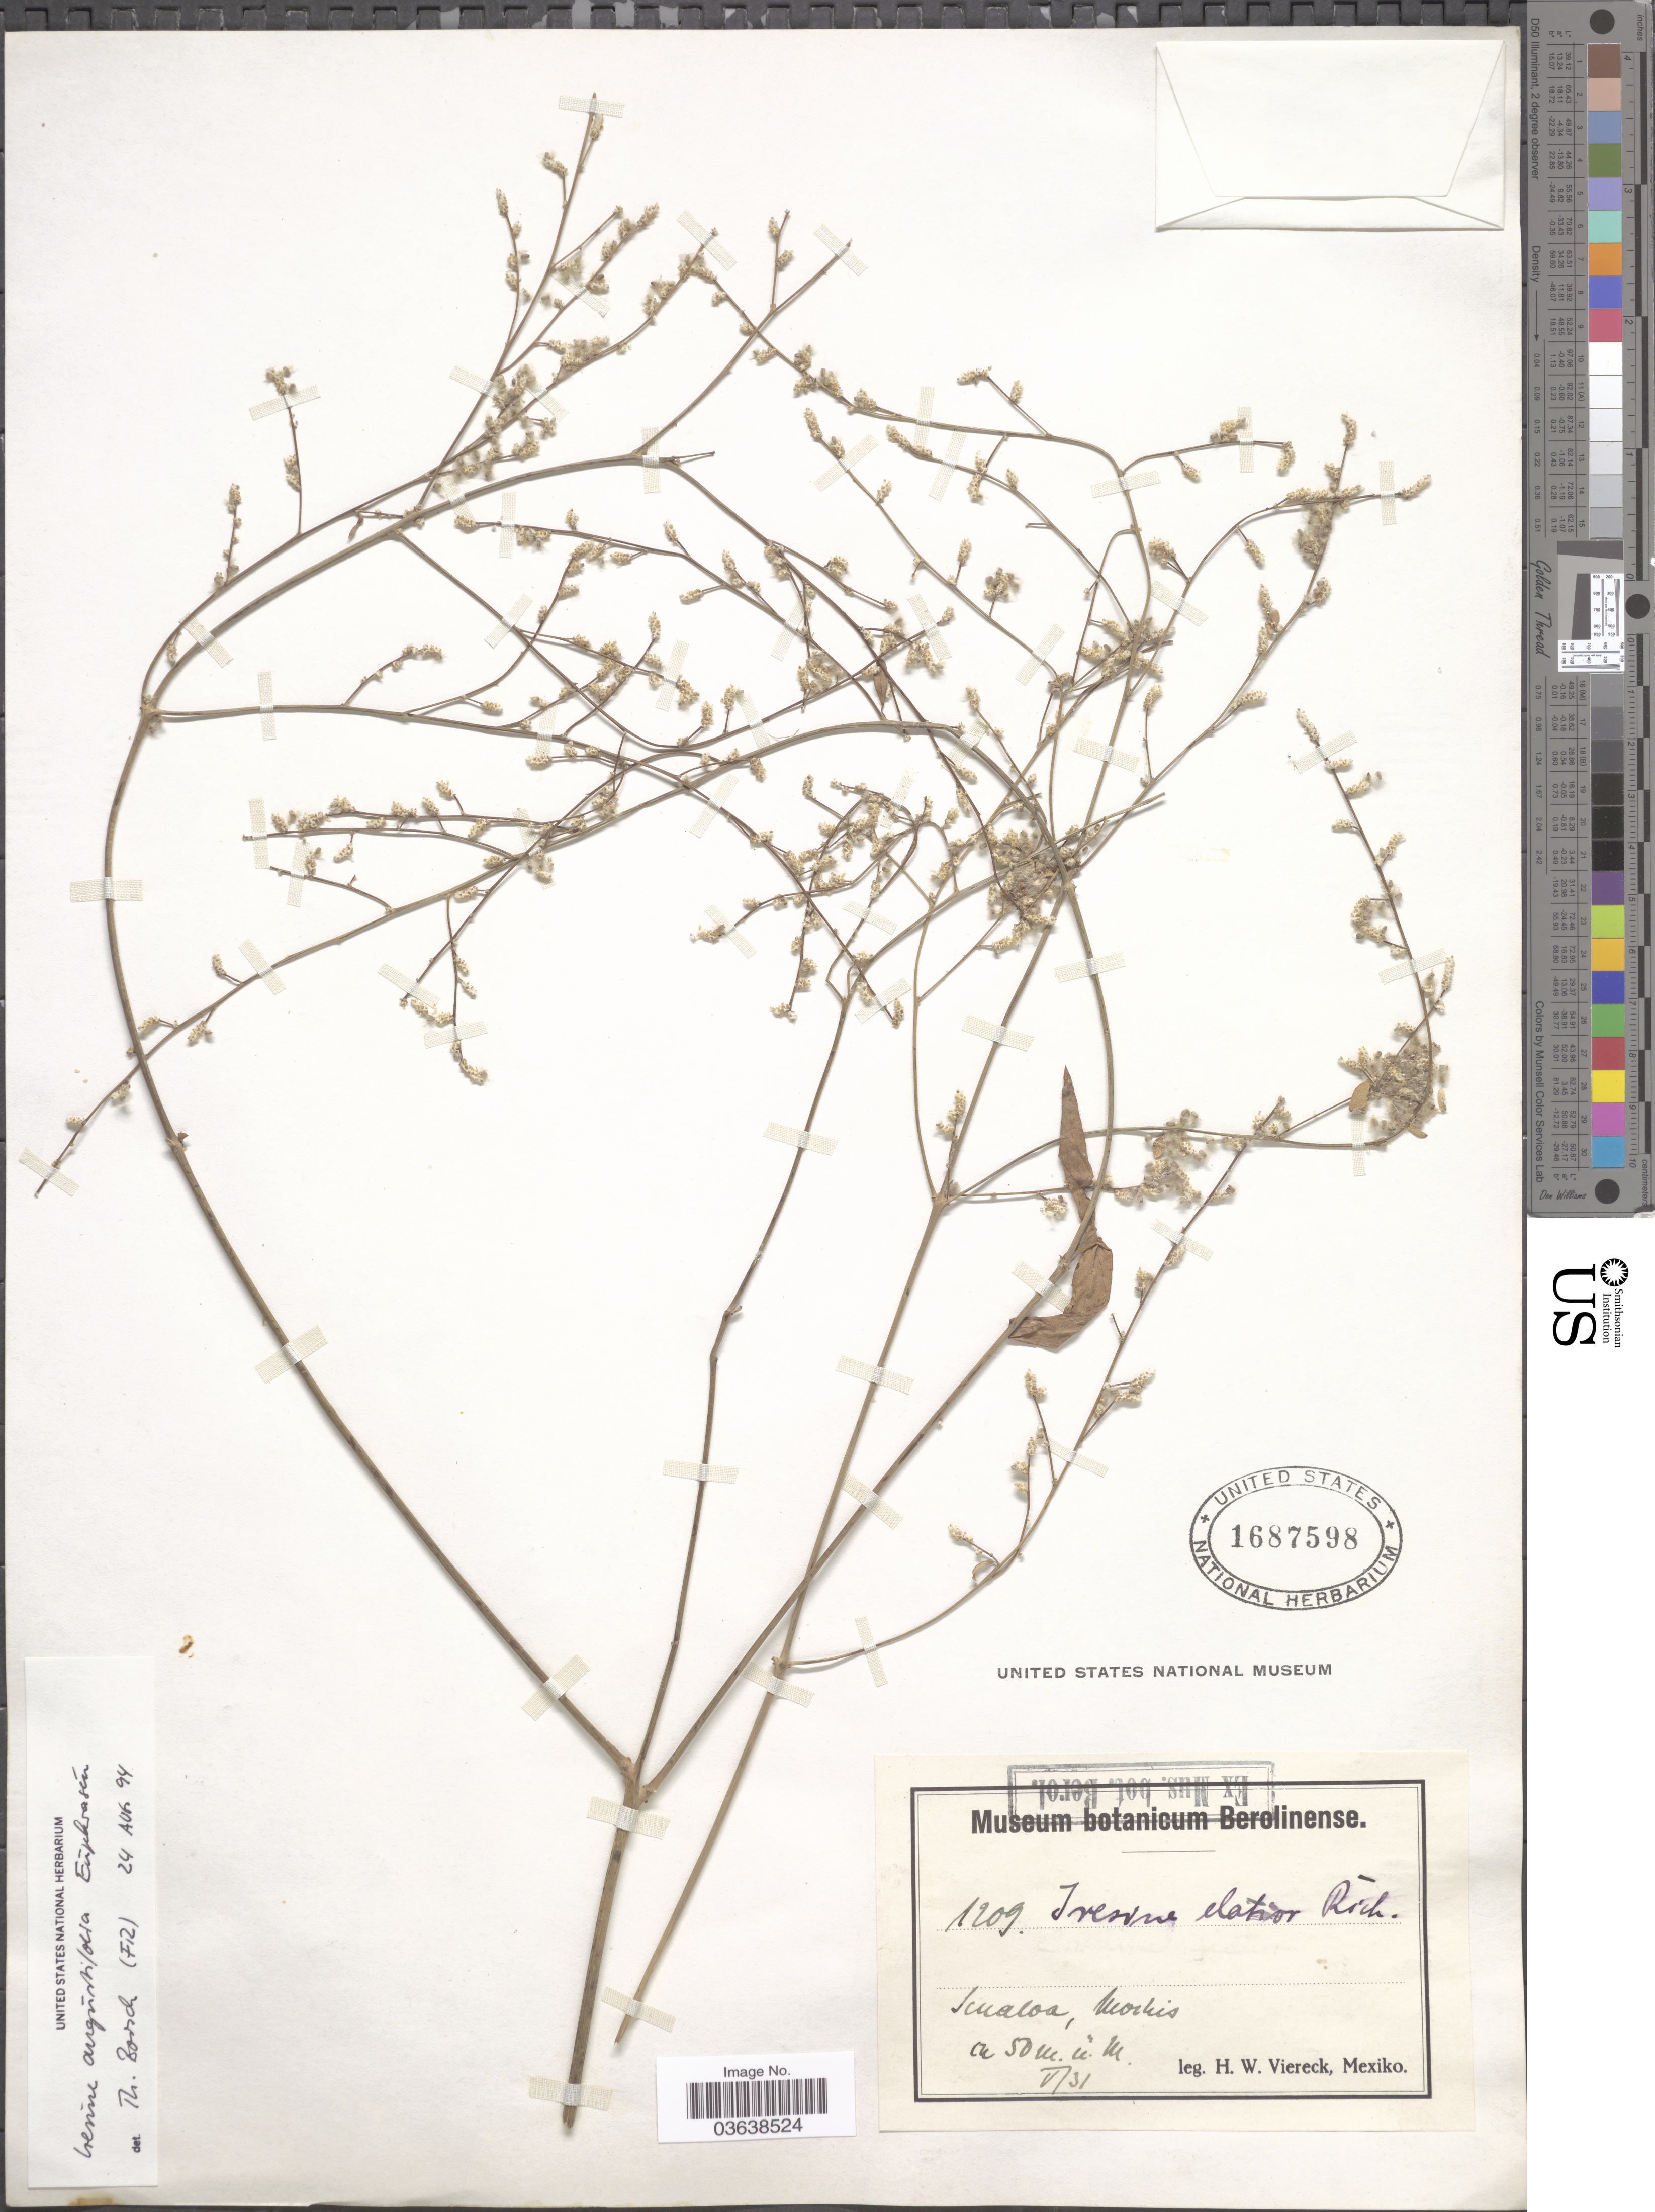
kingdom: Plantae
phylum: Tracheophyta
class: Magnoliopsida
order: Caryophyllales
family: Amaranthaceae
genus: Iresine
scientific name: Iresine angustifolia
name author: Euphrasén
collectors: H. W. Viereck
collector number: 1209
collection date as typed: Transcribed d/m/y: /5/31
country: Mexico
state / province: Sinaloa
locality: Mochis.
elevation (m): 50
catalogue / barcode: US 1687598